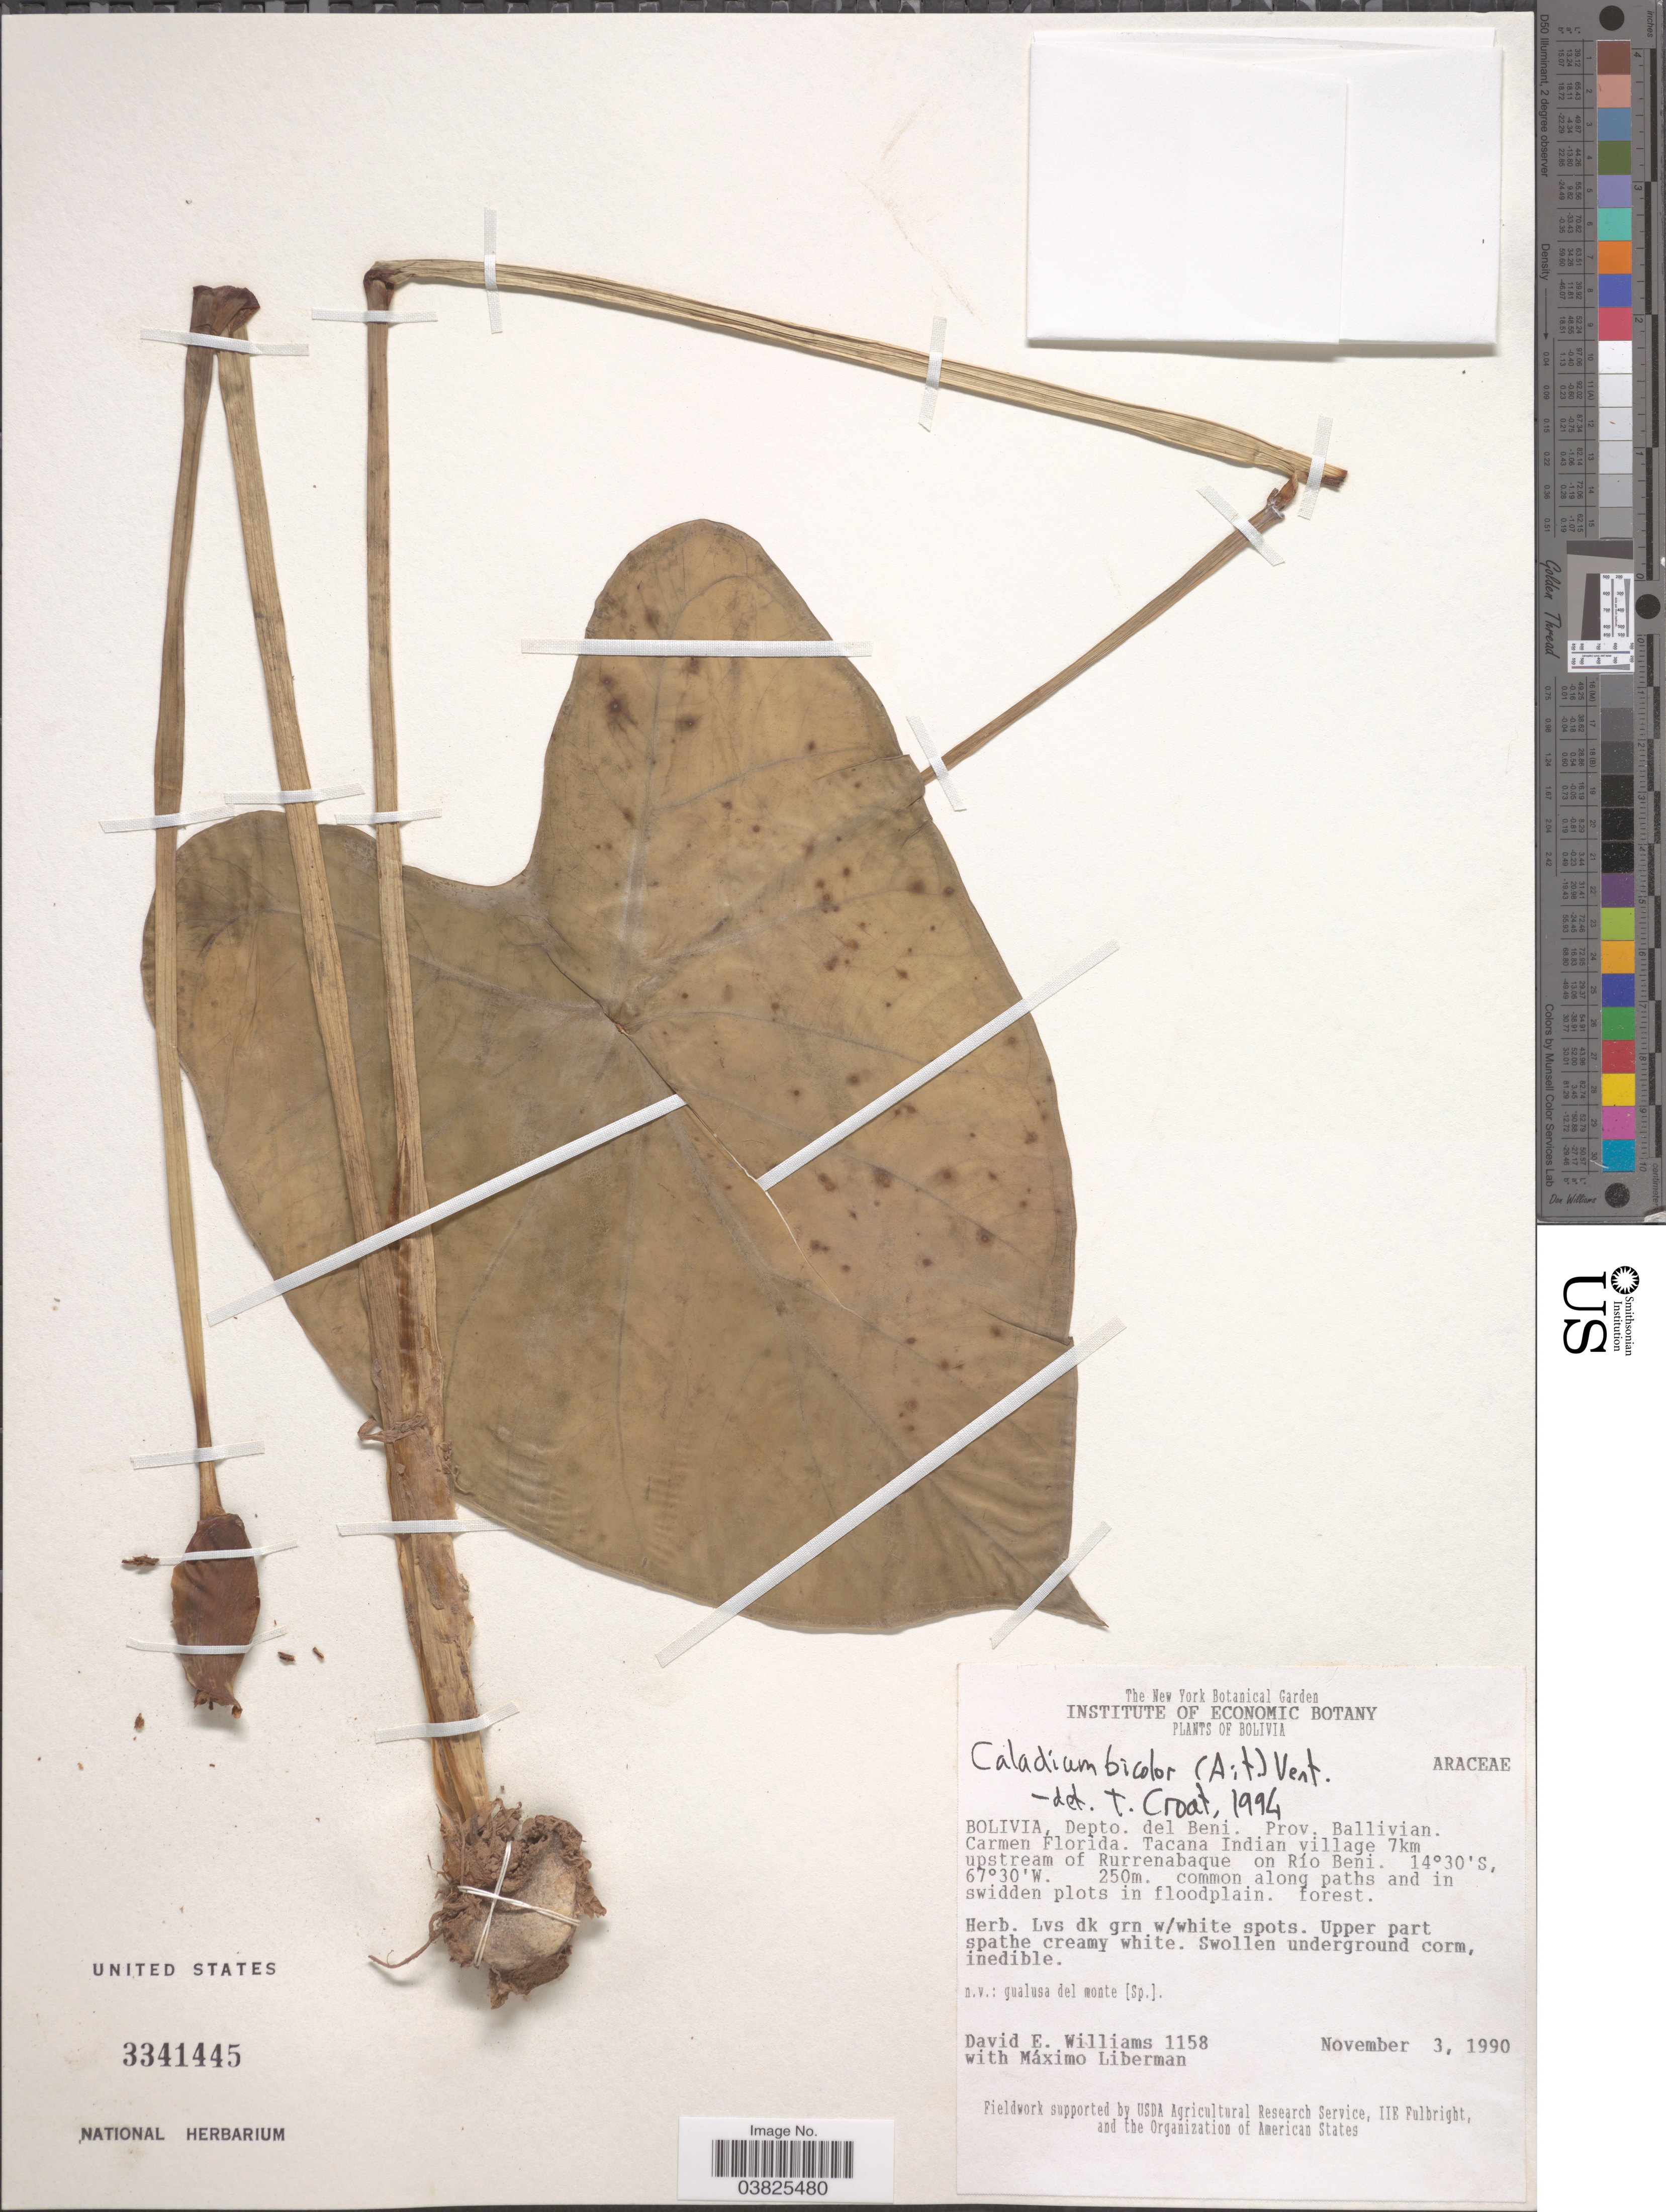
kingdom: Plantae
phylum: Tracheophyta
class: Liliopsida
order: Alismatales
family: Araceae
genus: Caladium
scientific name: Caladium bicolor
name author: (Aiton) Vent.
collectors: D. E. Williams & M. Liberman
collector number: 1158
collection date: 1990-11-03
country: Bolivia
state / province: Beni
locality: Depto. del Beni. Prov. Ballivian. Carmen Florida. Tacana Indian village 7 km upstream of Rurrenabaque on Río Beni.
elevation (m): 250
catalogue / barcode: US 3341445